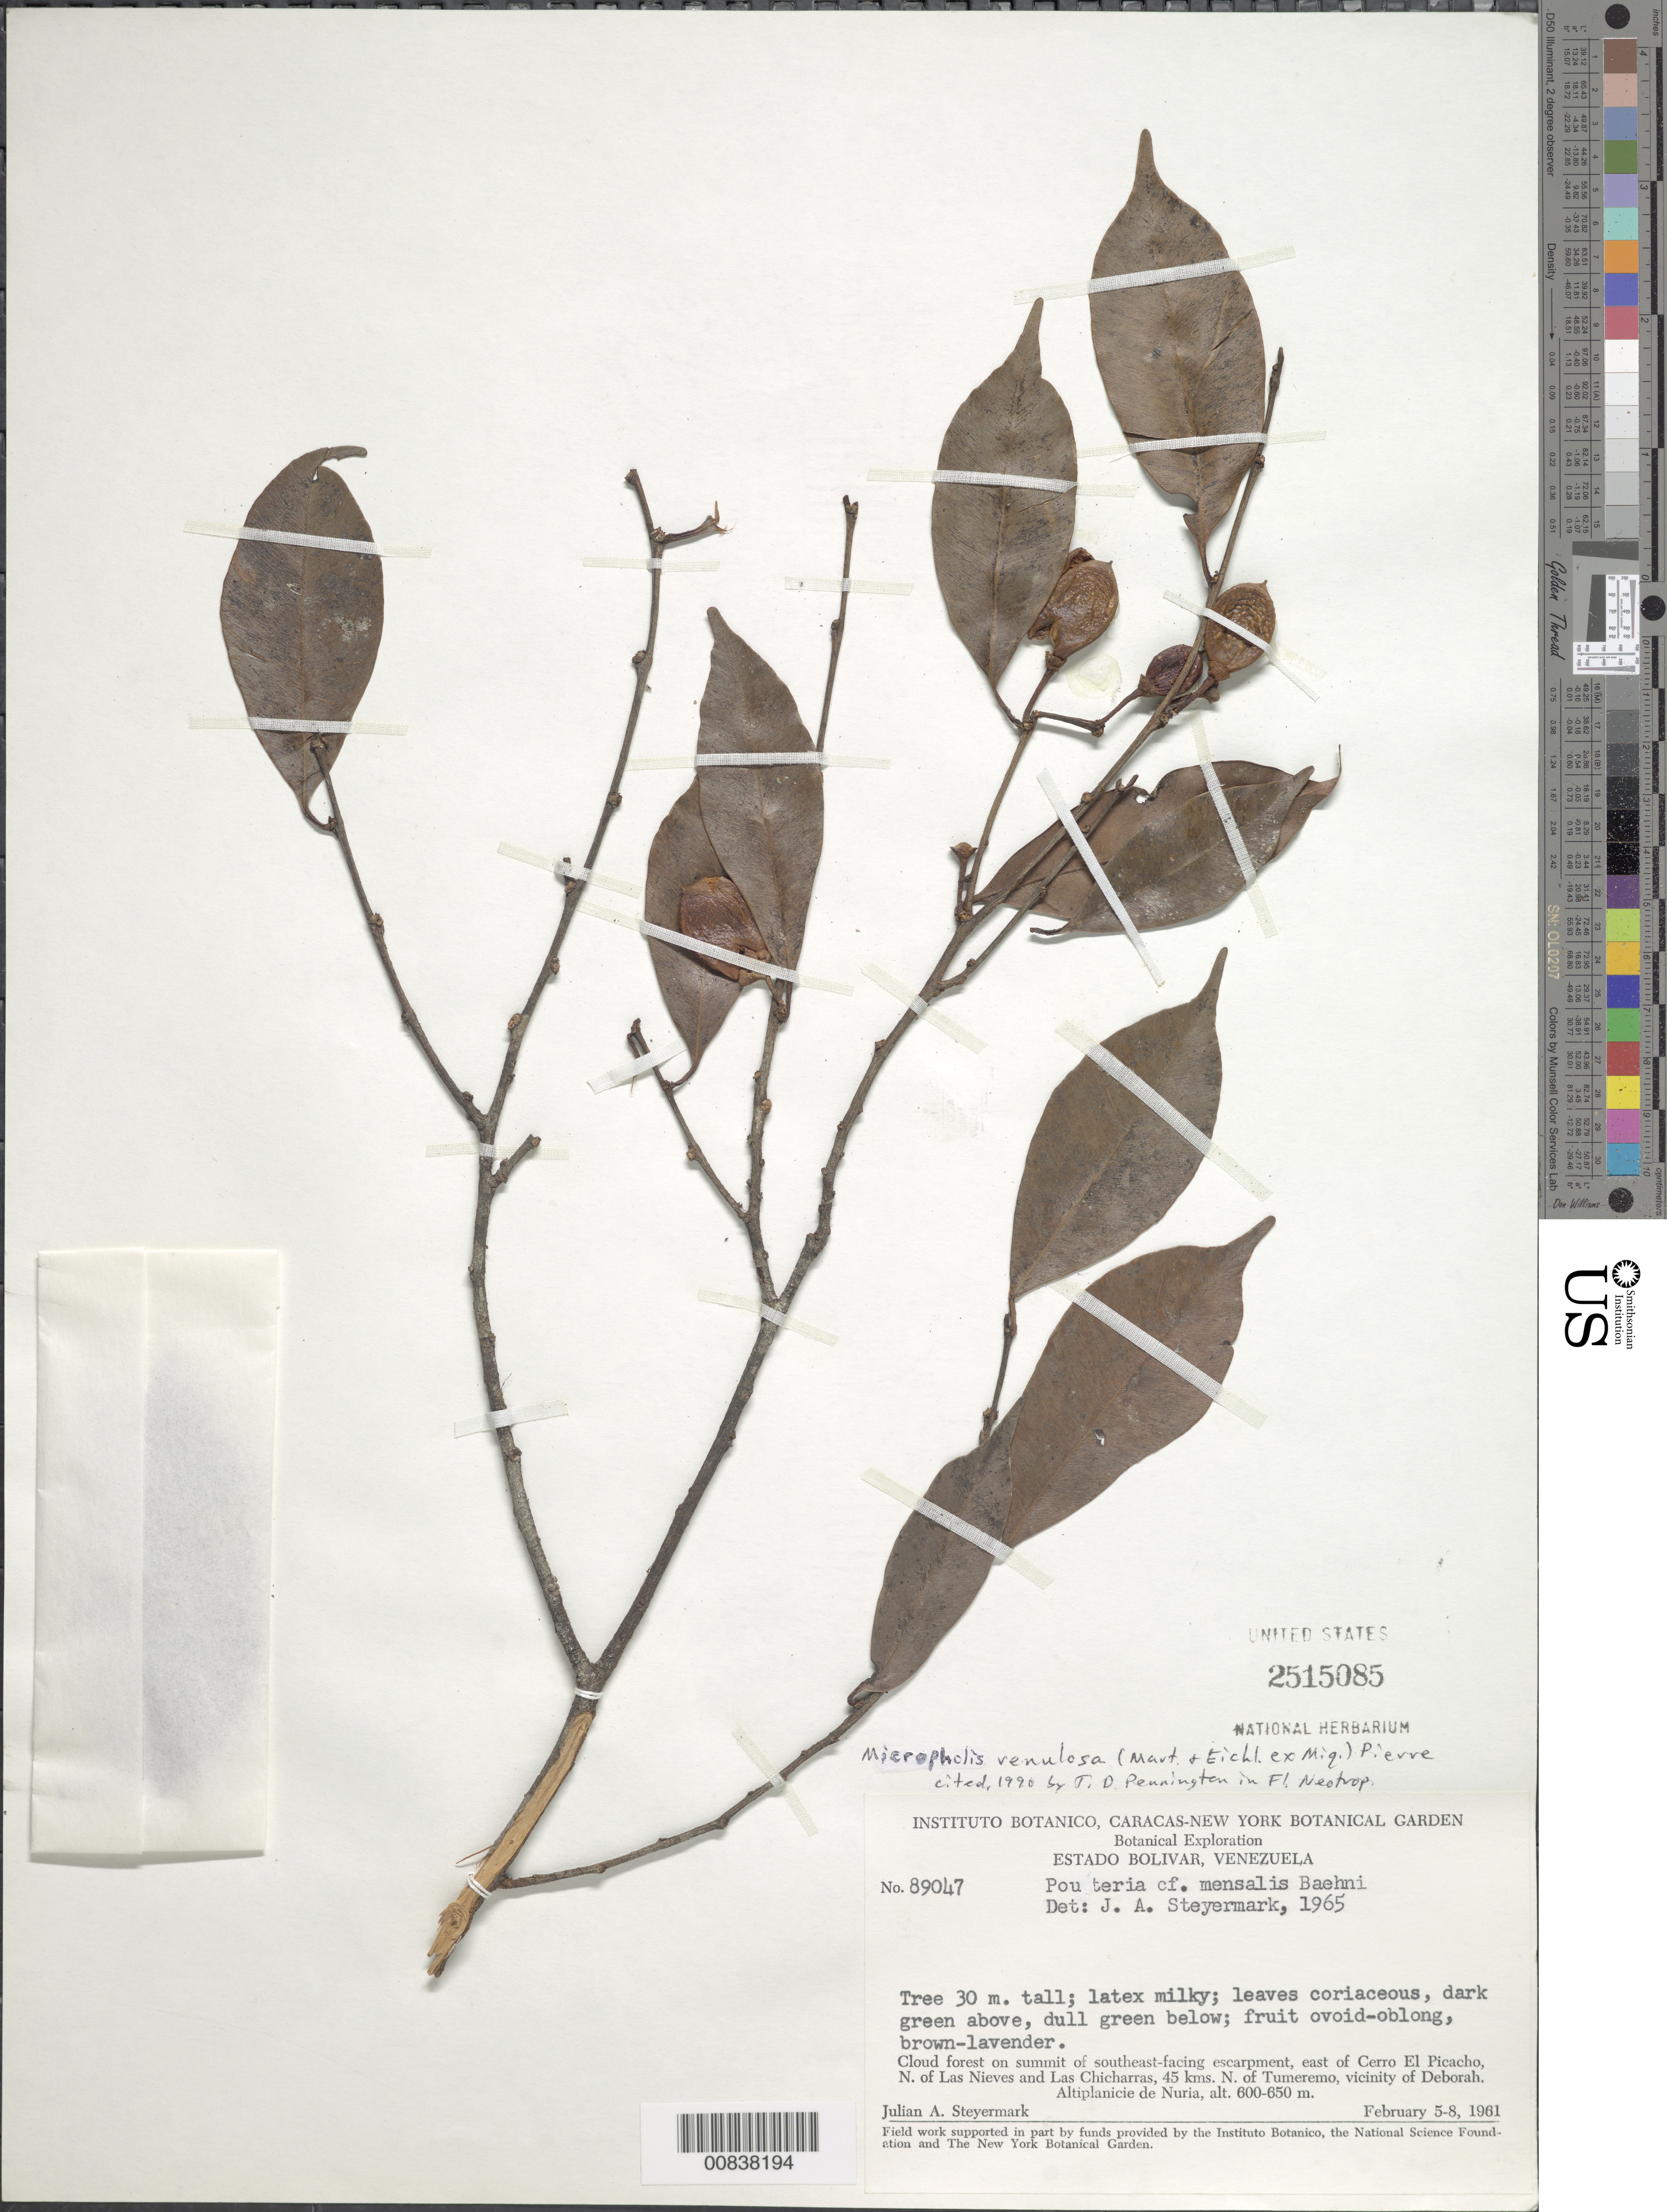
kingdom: Plantae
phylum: Tracheophyta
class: Magnoliopsida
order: Ericales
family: Sapotaceae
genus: Micropholis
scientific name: Micropholis venulosa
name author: (Mart. & Eichler) Pierre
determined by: Pennington, T. D., (K)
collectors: J. Steyermark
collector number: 89047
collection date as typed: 5-Feb-61 to 8-Feb-61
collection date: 1961-02-05/1961-02-08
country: Venezuela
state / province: Bolívar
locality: Cerro El Picacho, N of Las Nieves & Las Chicharras, 45 km N of Tumeremo, vic of Deborah, Altiplanicie de Nuria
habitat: Cloud forest on summit of SE facing escarpment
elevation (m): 600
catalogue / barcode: US 2515085